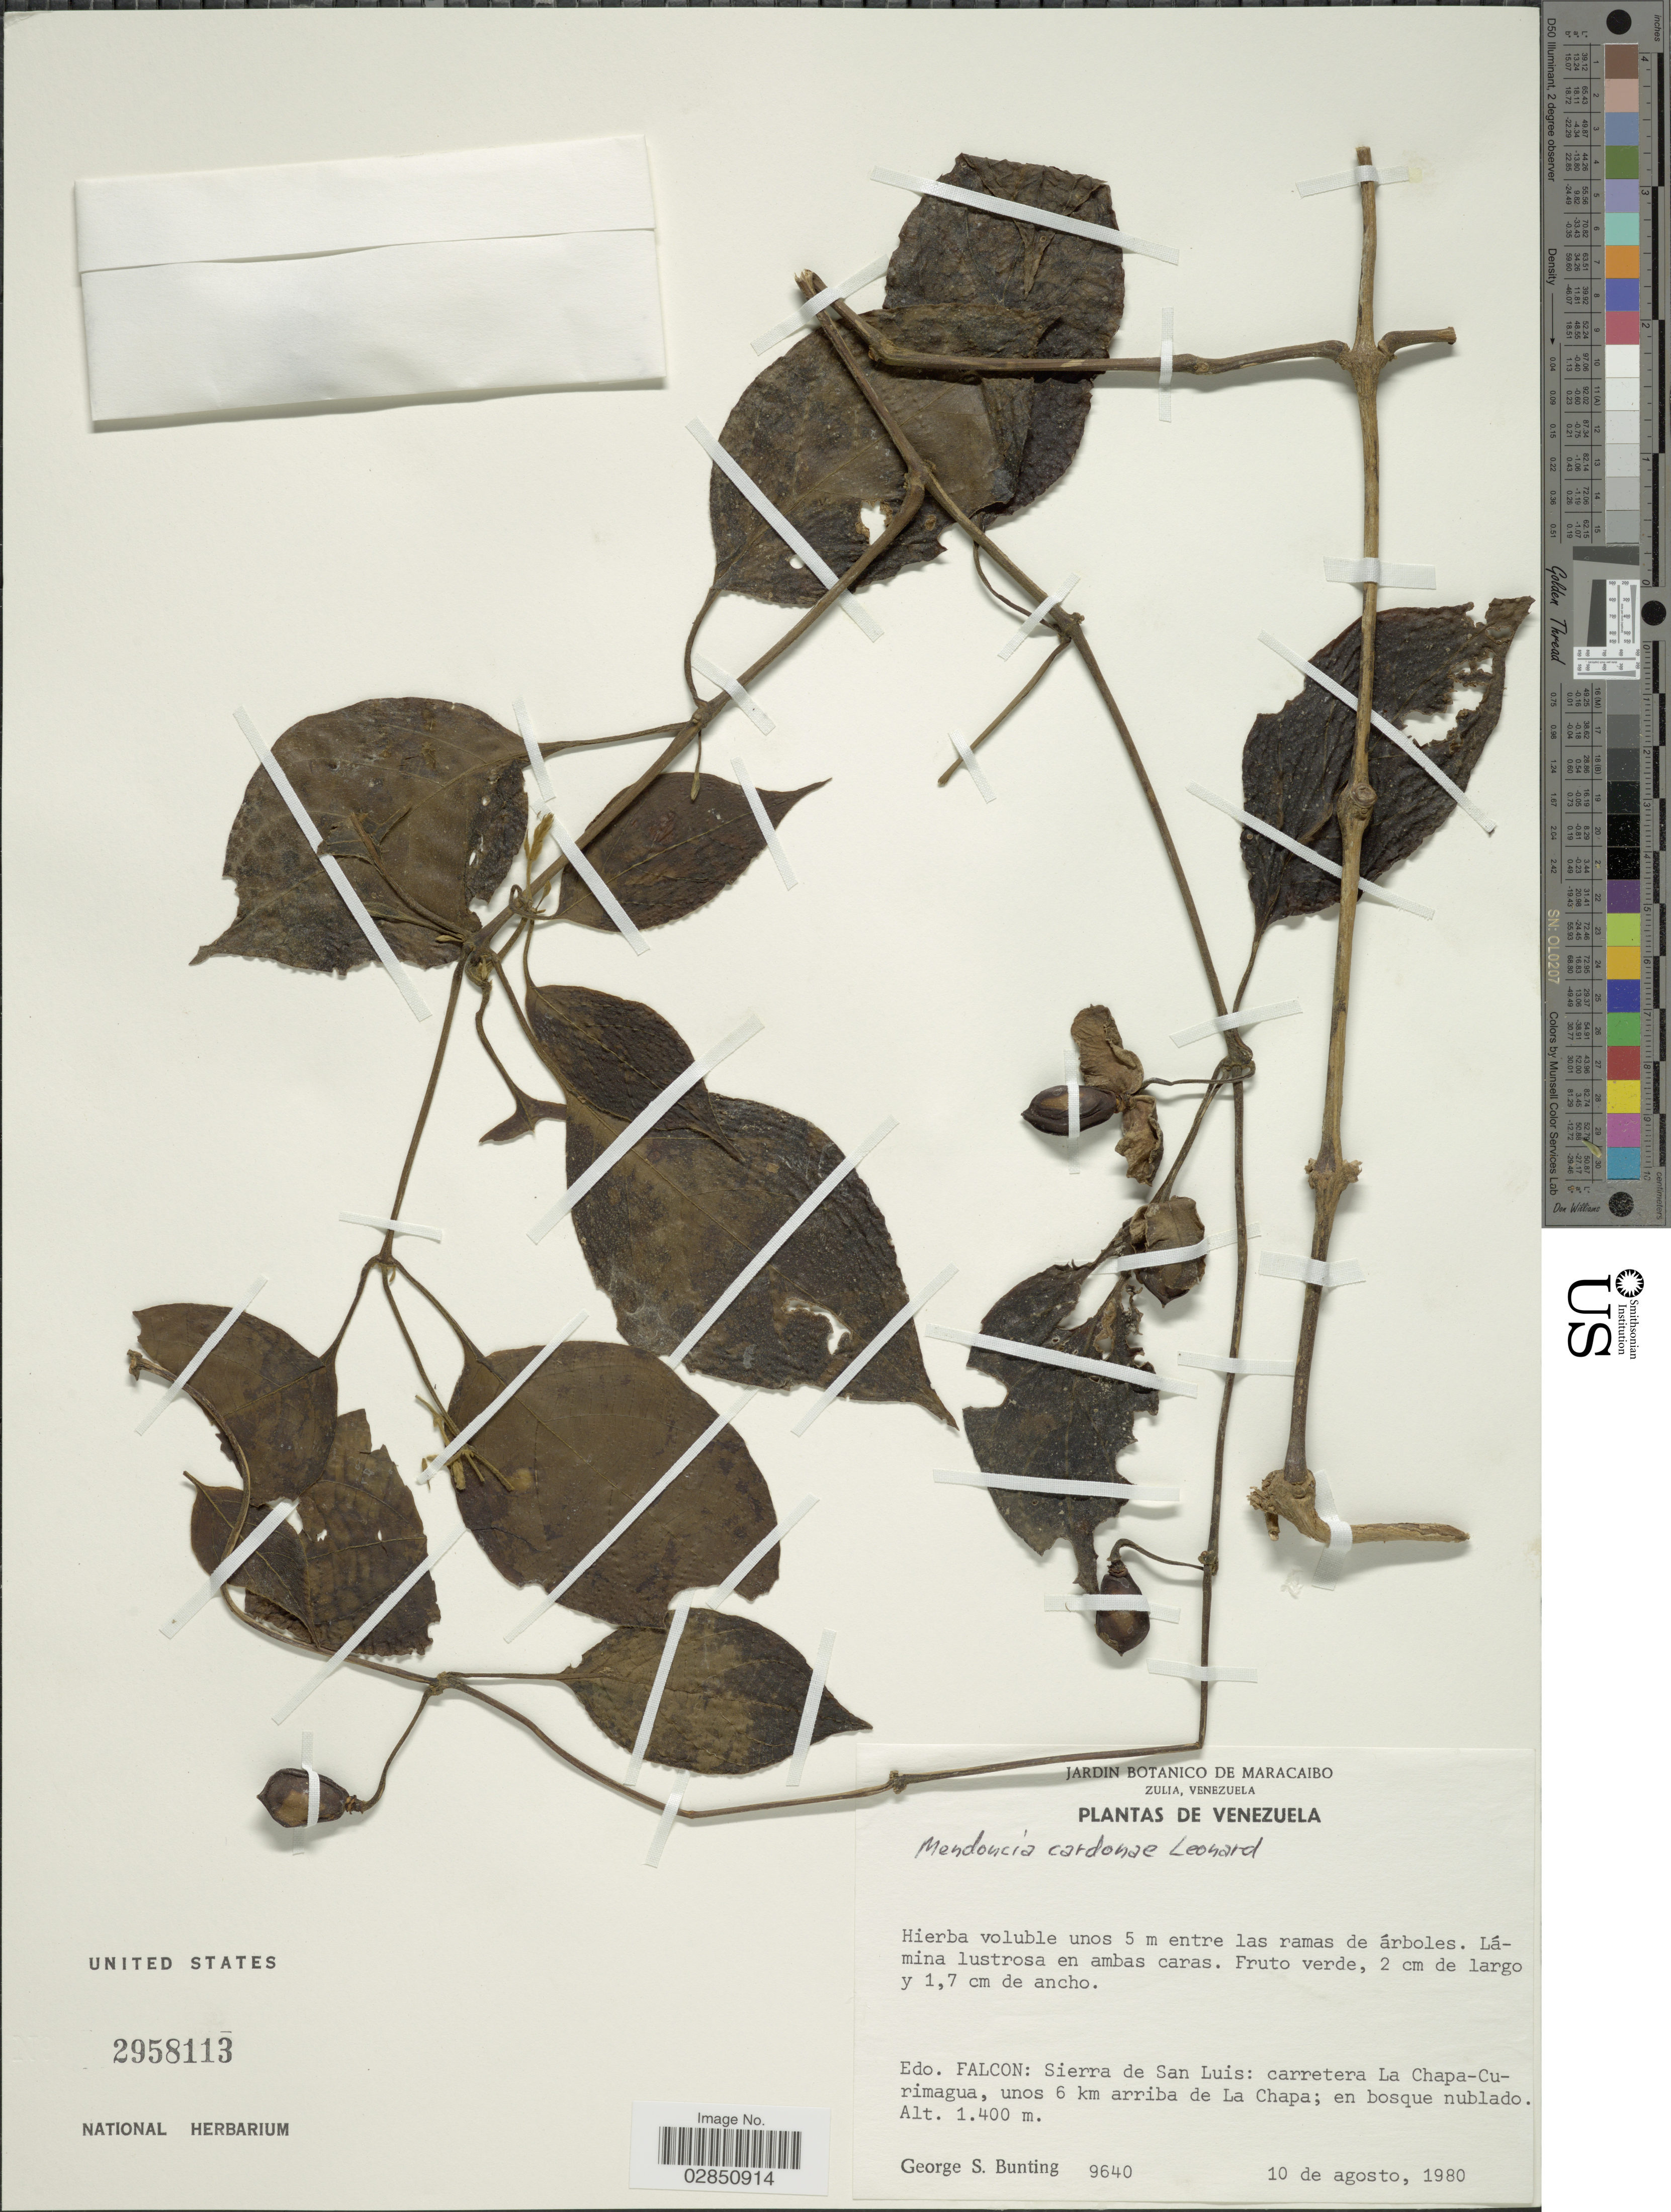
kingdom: Plantae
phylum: Tracheophyta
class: Magnoliopsida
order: Lamiales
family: Acanthaceae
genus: Mendoncia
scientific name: Mendoncia cardonae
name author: Leonard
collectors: G. S. Bunting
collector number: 9640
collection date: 1980-08-10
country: Venezuela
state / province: Falcón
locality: Sierra de San Luis: carretera La Chapa-Curimagua, unos 6 km arriba de La Chapa.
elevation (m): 1400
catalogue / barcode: US 2958113